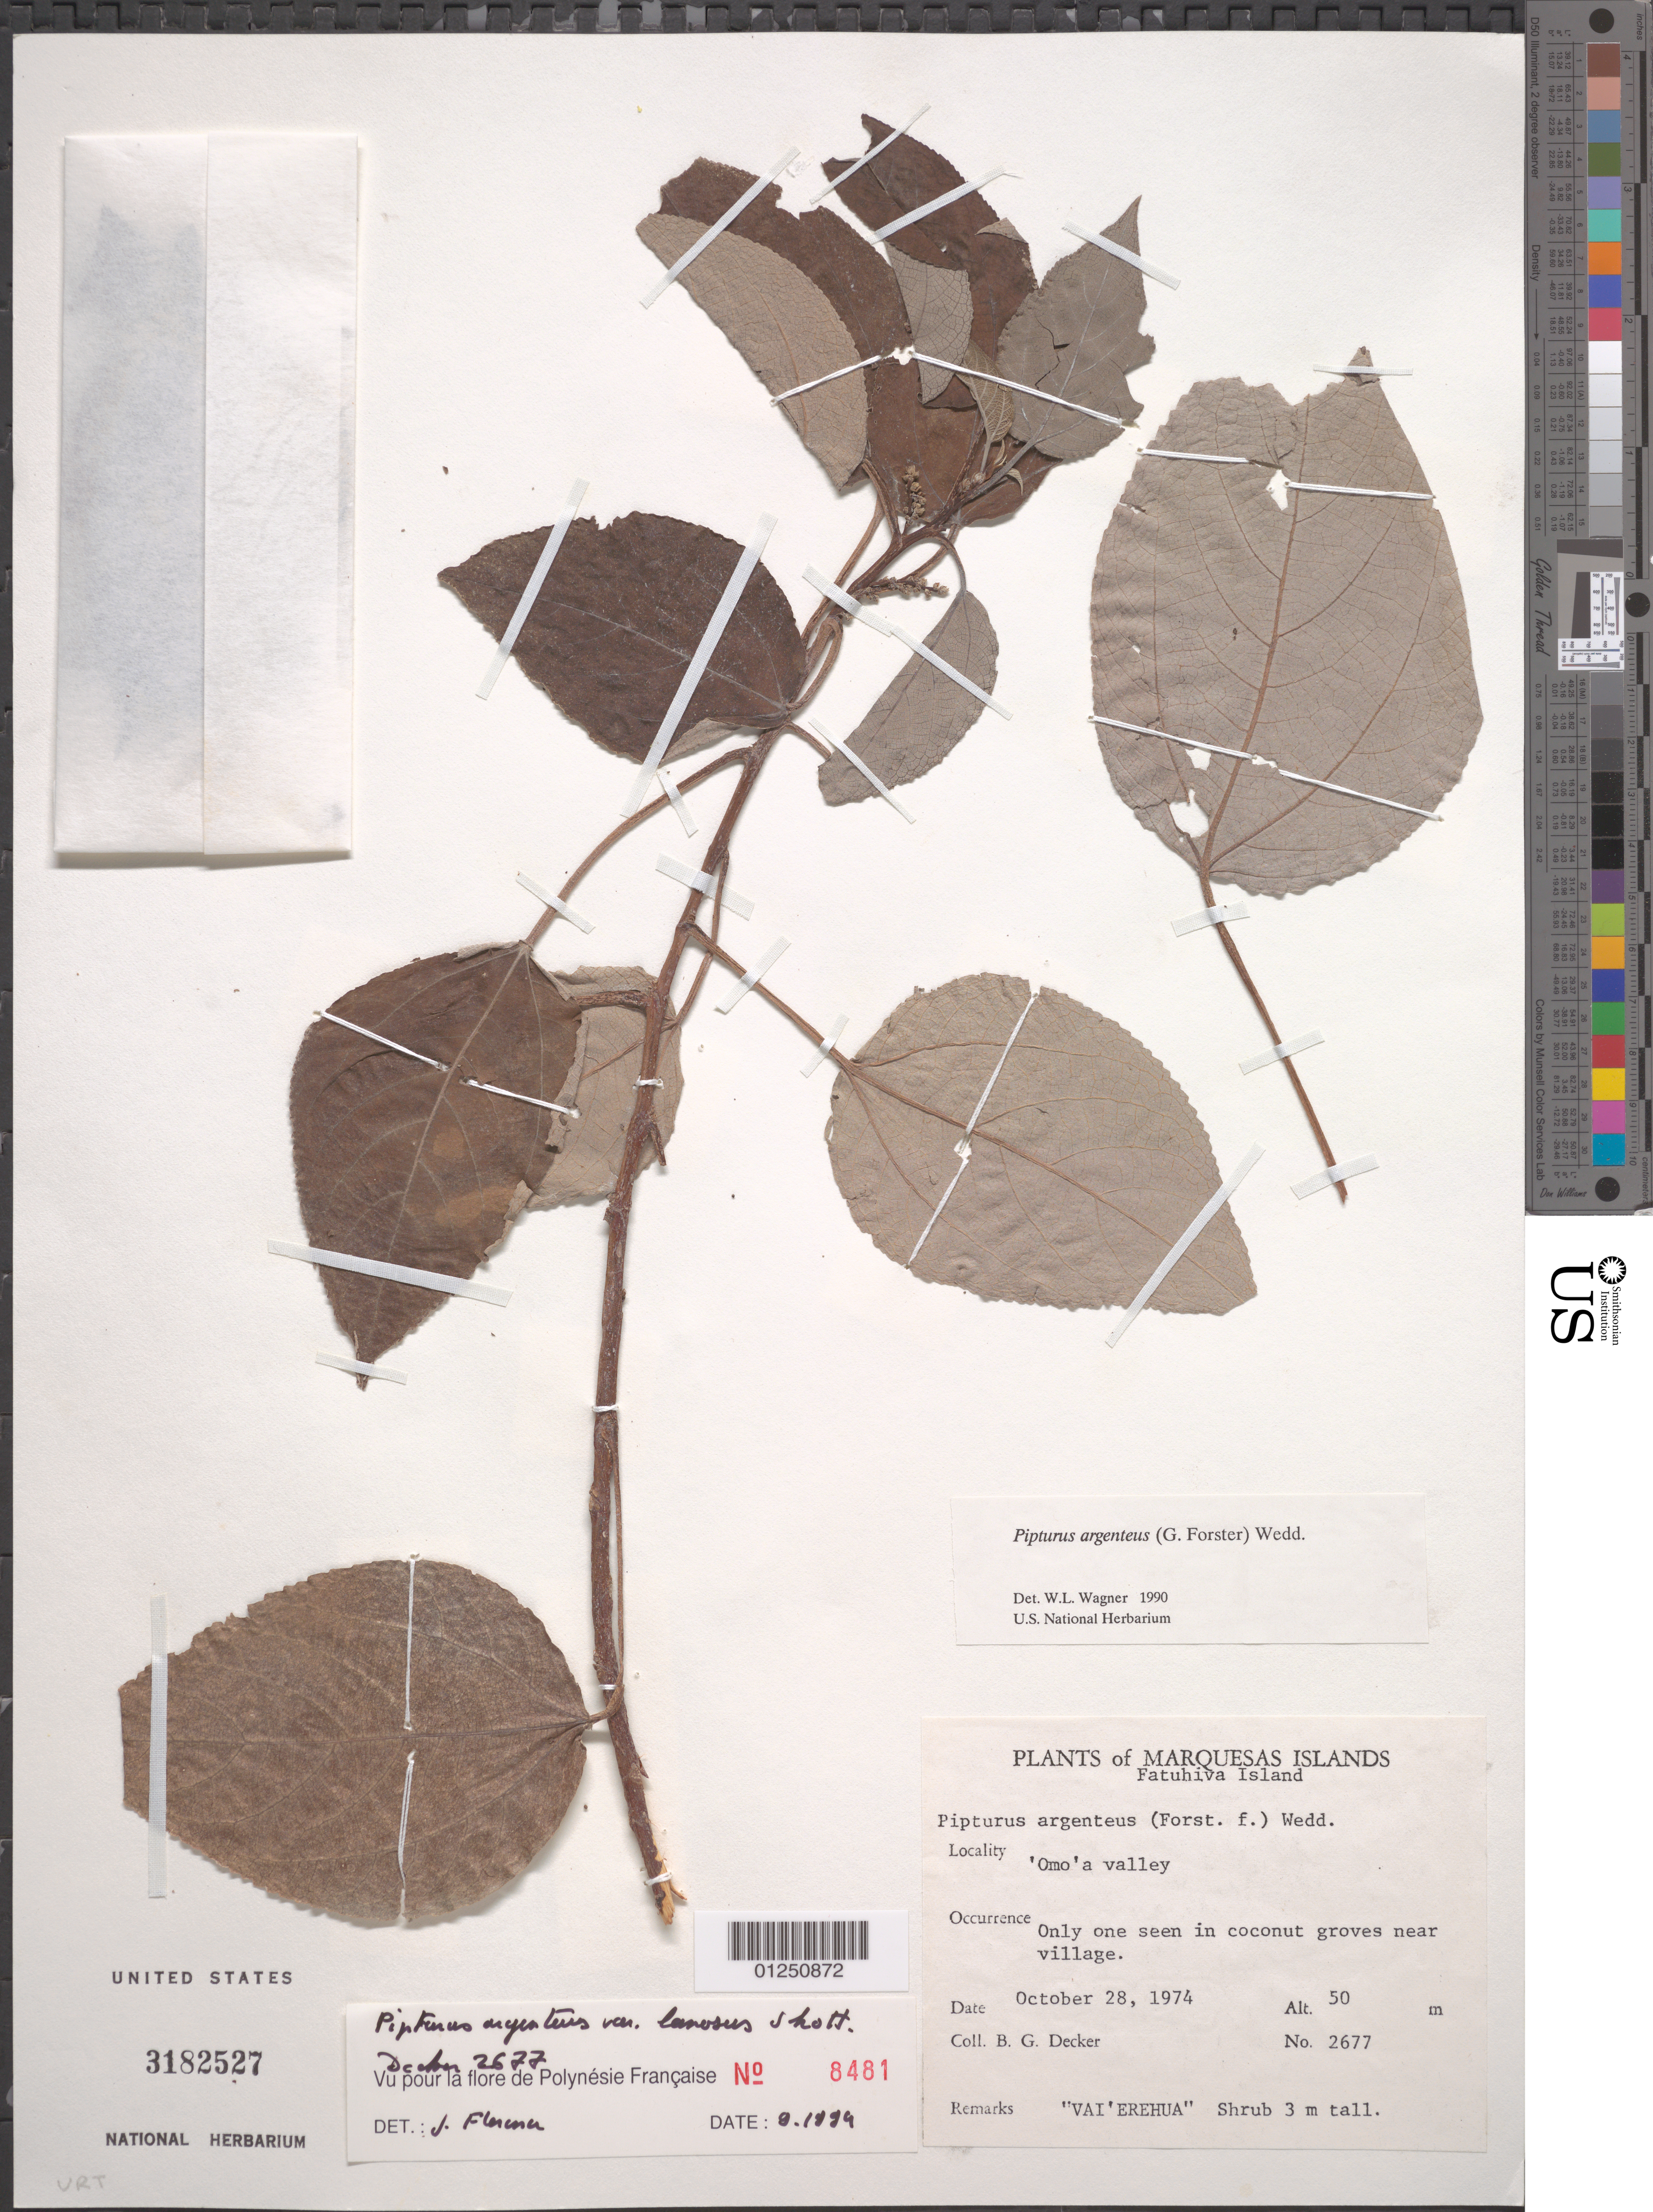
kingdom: Plantae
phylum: Tracheophyta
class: Magnoliopsida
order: Rosales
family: Urticaceae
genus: Pipturus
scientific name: Pipturus argenteus var. lanosus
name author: Schott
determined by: Florence, J.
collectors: B. G. Decker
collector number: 2677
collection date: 1974-10-28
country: French Polynesia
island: Fatu Hiva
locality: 'Omo'a Valley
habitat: Only one seen in coconut groves near village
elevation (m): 50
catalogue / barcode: US 3182527